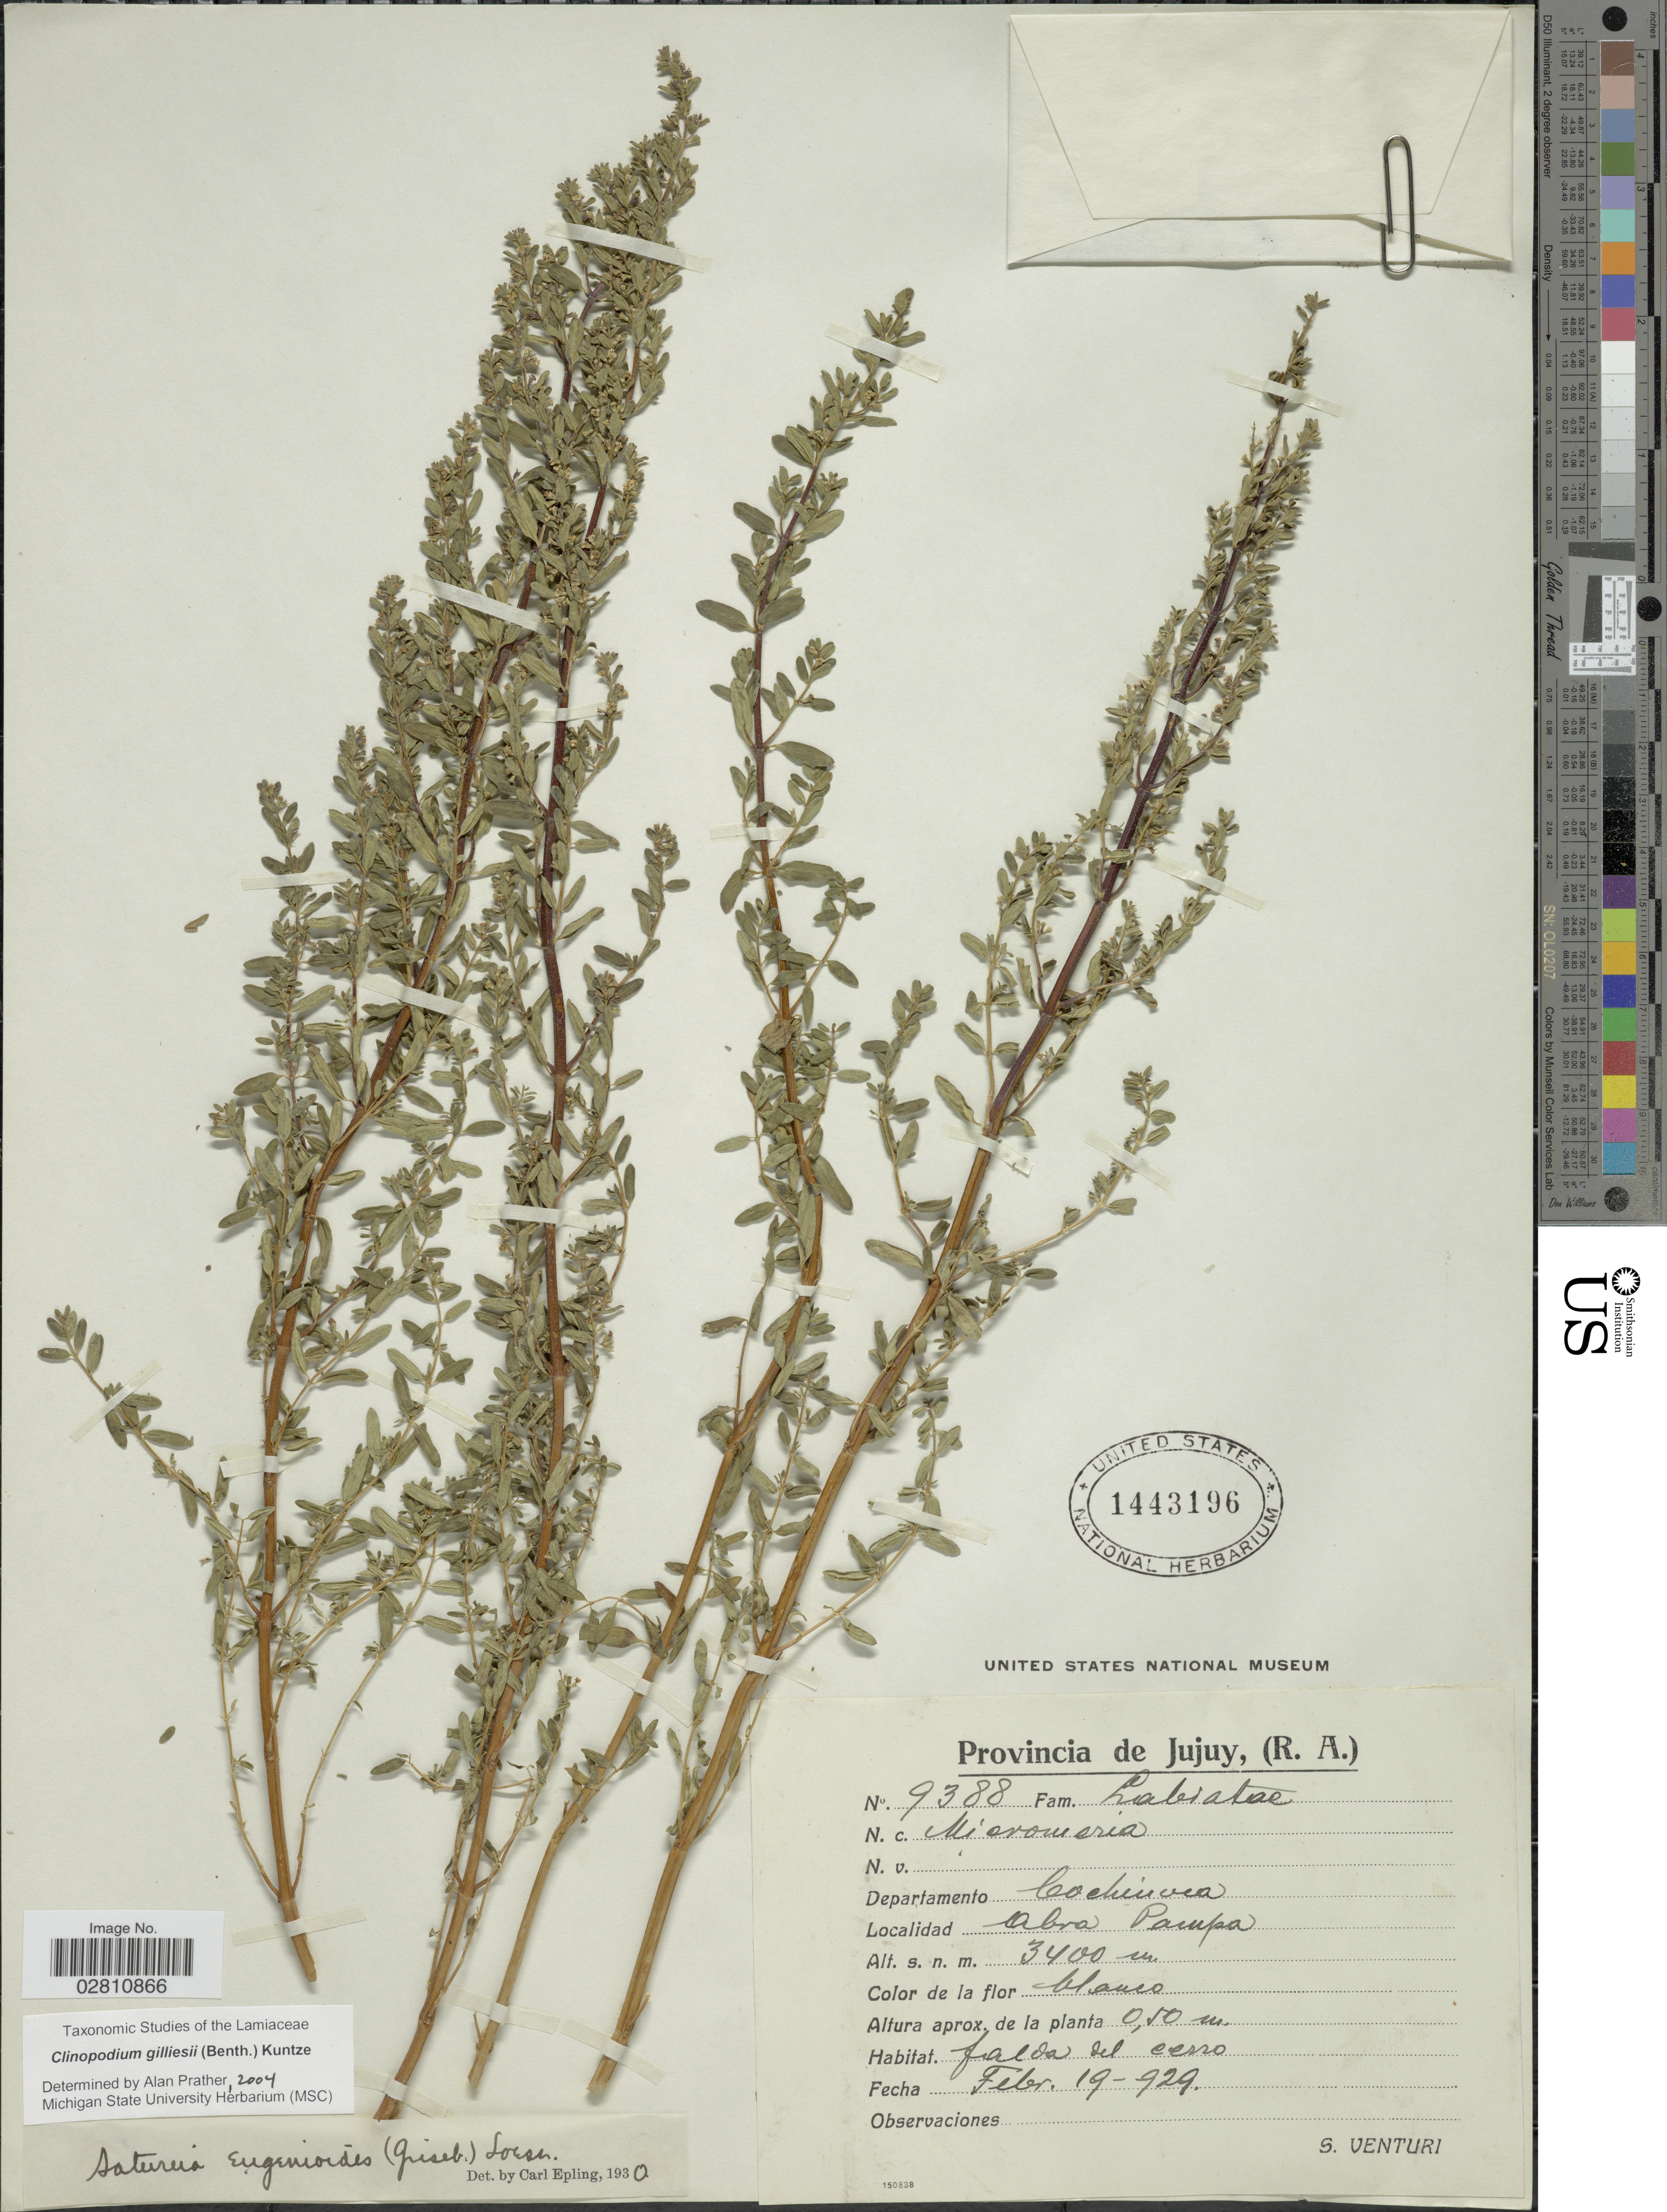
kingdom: Plantae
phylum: Tracheophyta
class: Magnoliopsida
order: Lamiales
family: Lamiaceae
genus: Clinopodium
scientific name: Clinopodium gilliesii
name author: (Benth.) Kuntze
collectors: S. Venturi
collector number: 9388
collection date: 1929-02-19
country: Argentina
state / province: Jujuy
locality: Departamento Cochinoca, abra Pampa.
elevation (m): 3400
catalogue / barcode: US 1443196